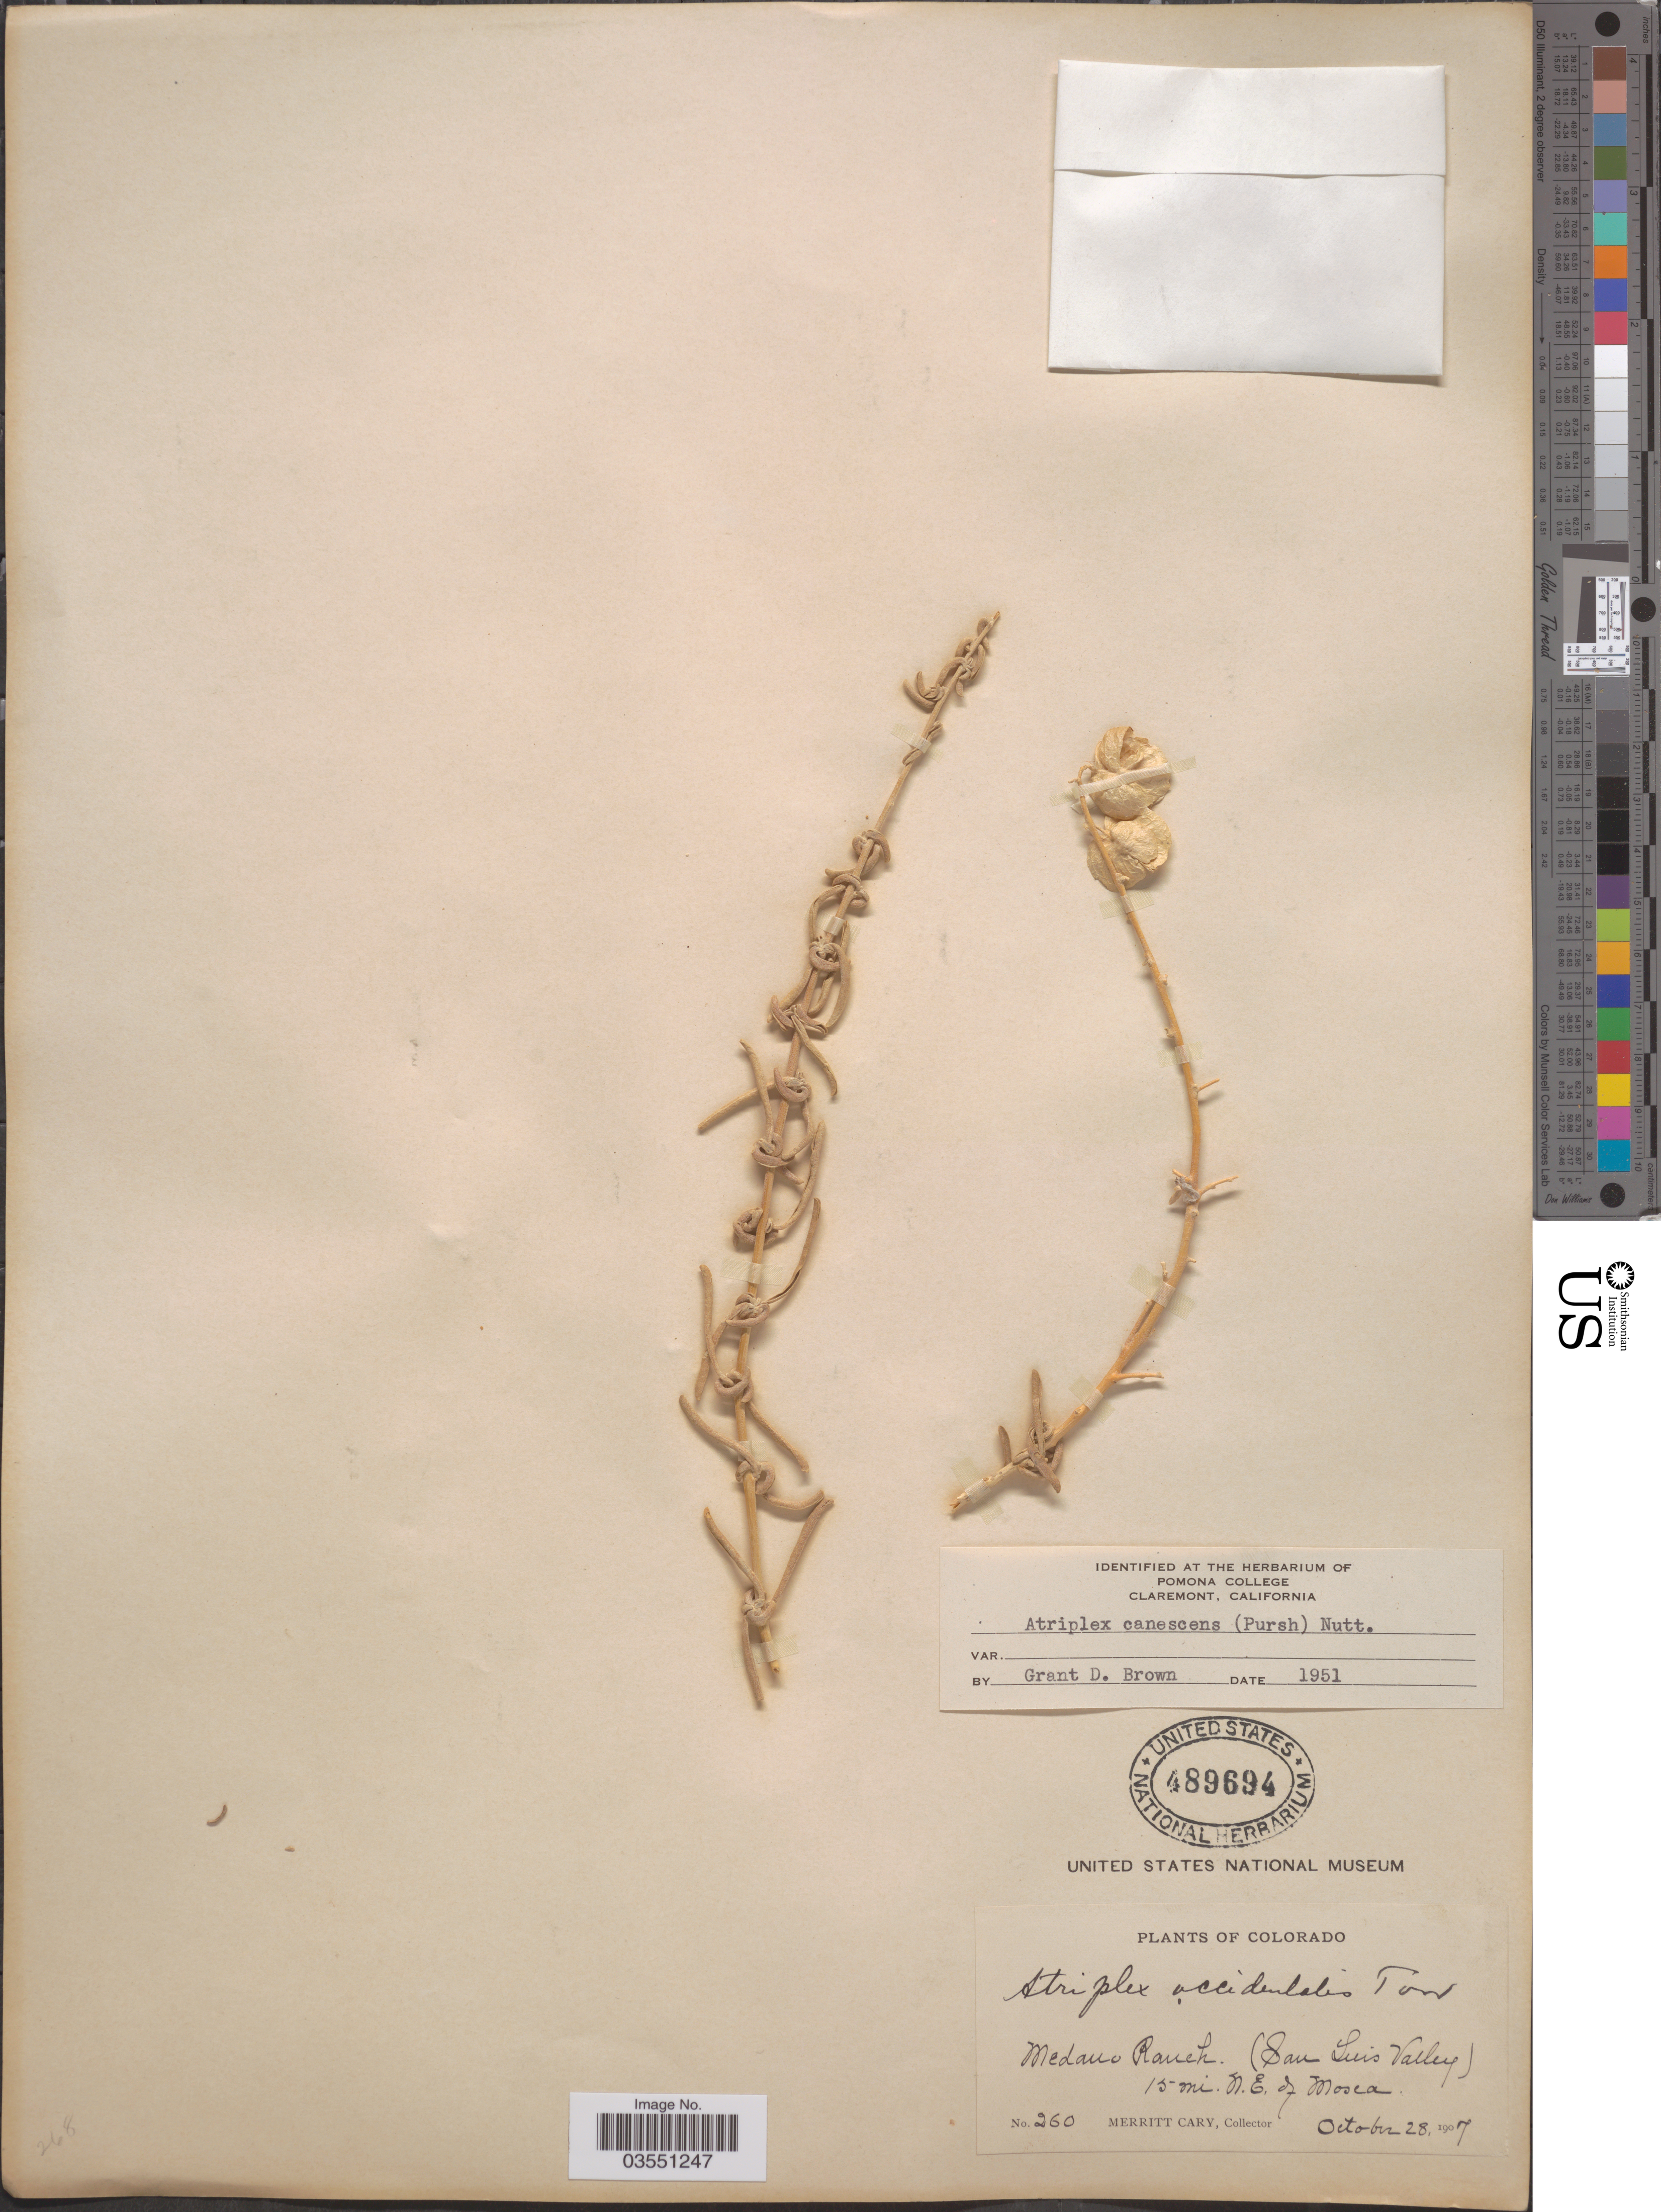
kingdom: Plantae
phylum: Tracheophyta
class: Magnoliopsida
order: Caryophyllales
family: Amaranthaceae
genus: Atriplex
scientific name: Atriplex canescens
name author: (Pursh) Nutt.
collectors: M. Cary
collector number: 260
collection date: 1907-10-28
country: United States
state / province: Colorado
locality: Medano Ranch. (San Luis Valley). 15 mi. N.E. of Mosca.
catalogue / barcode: US 489694